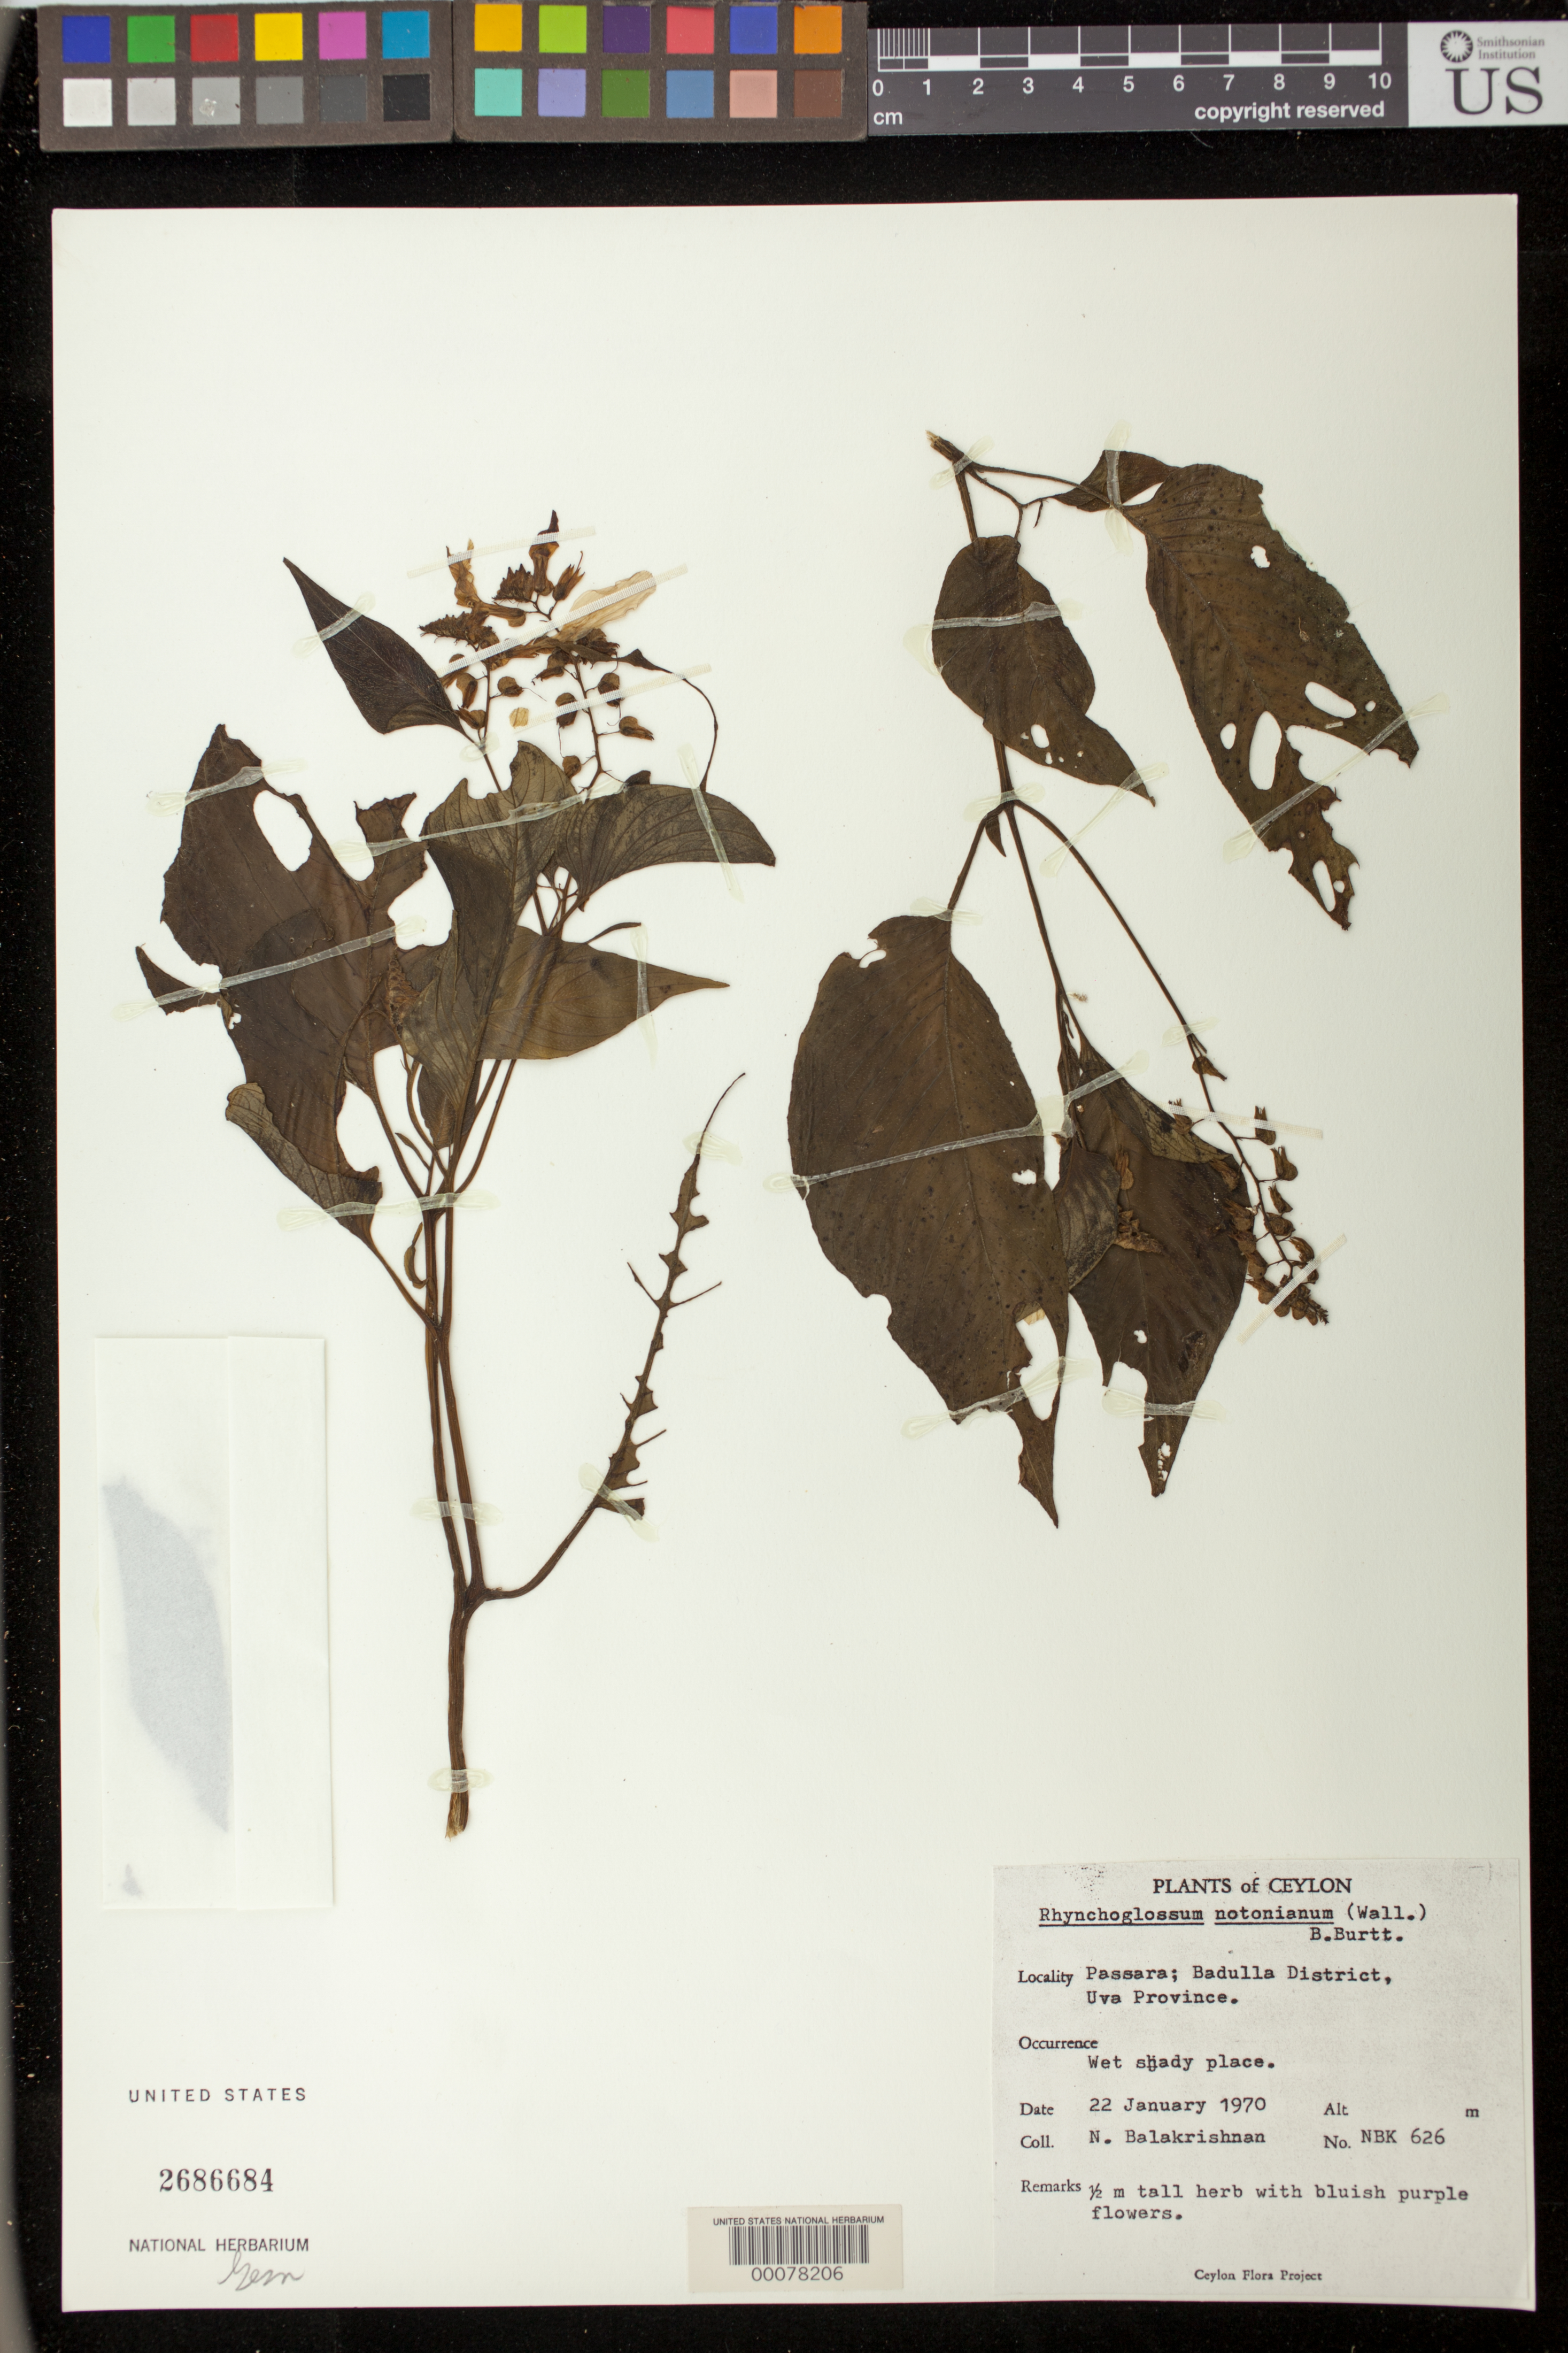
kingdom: Plantae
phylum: Tracheophyta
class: Magnoliopsida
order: Lamiales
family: Gesneriaceae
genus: Rhynchoglossum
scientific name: Rhynchoglossum notonianum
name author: (Wall.) B.L. Burtt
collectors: N. Balakrishnan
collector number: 626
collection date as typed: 22 Jan 1970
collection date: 1970-01-22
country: Sri Lanka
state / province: Uva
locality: Passara, badulla dist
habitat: Wet shady place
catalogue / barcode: US 2686684